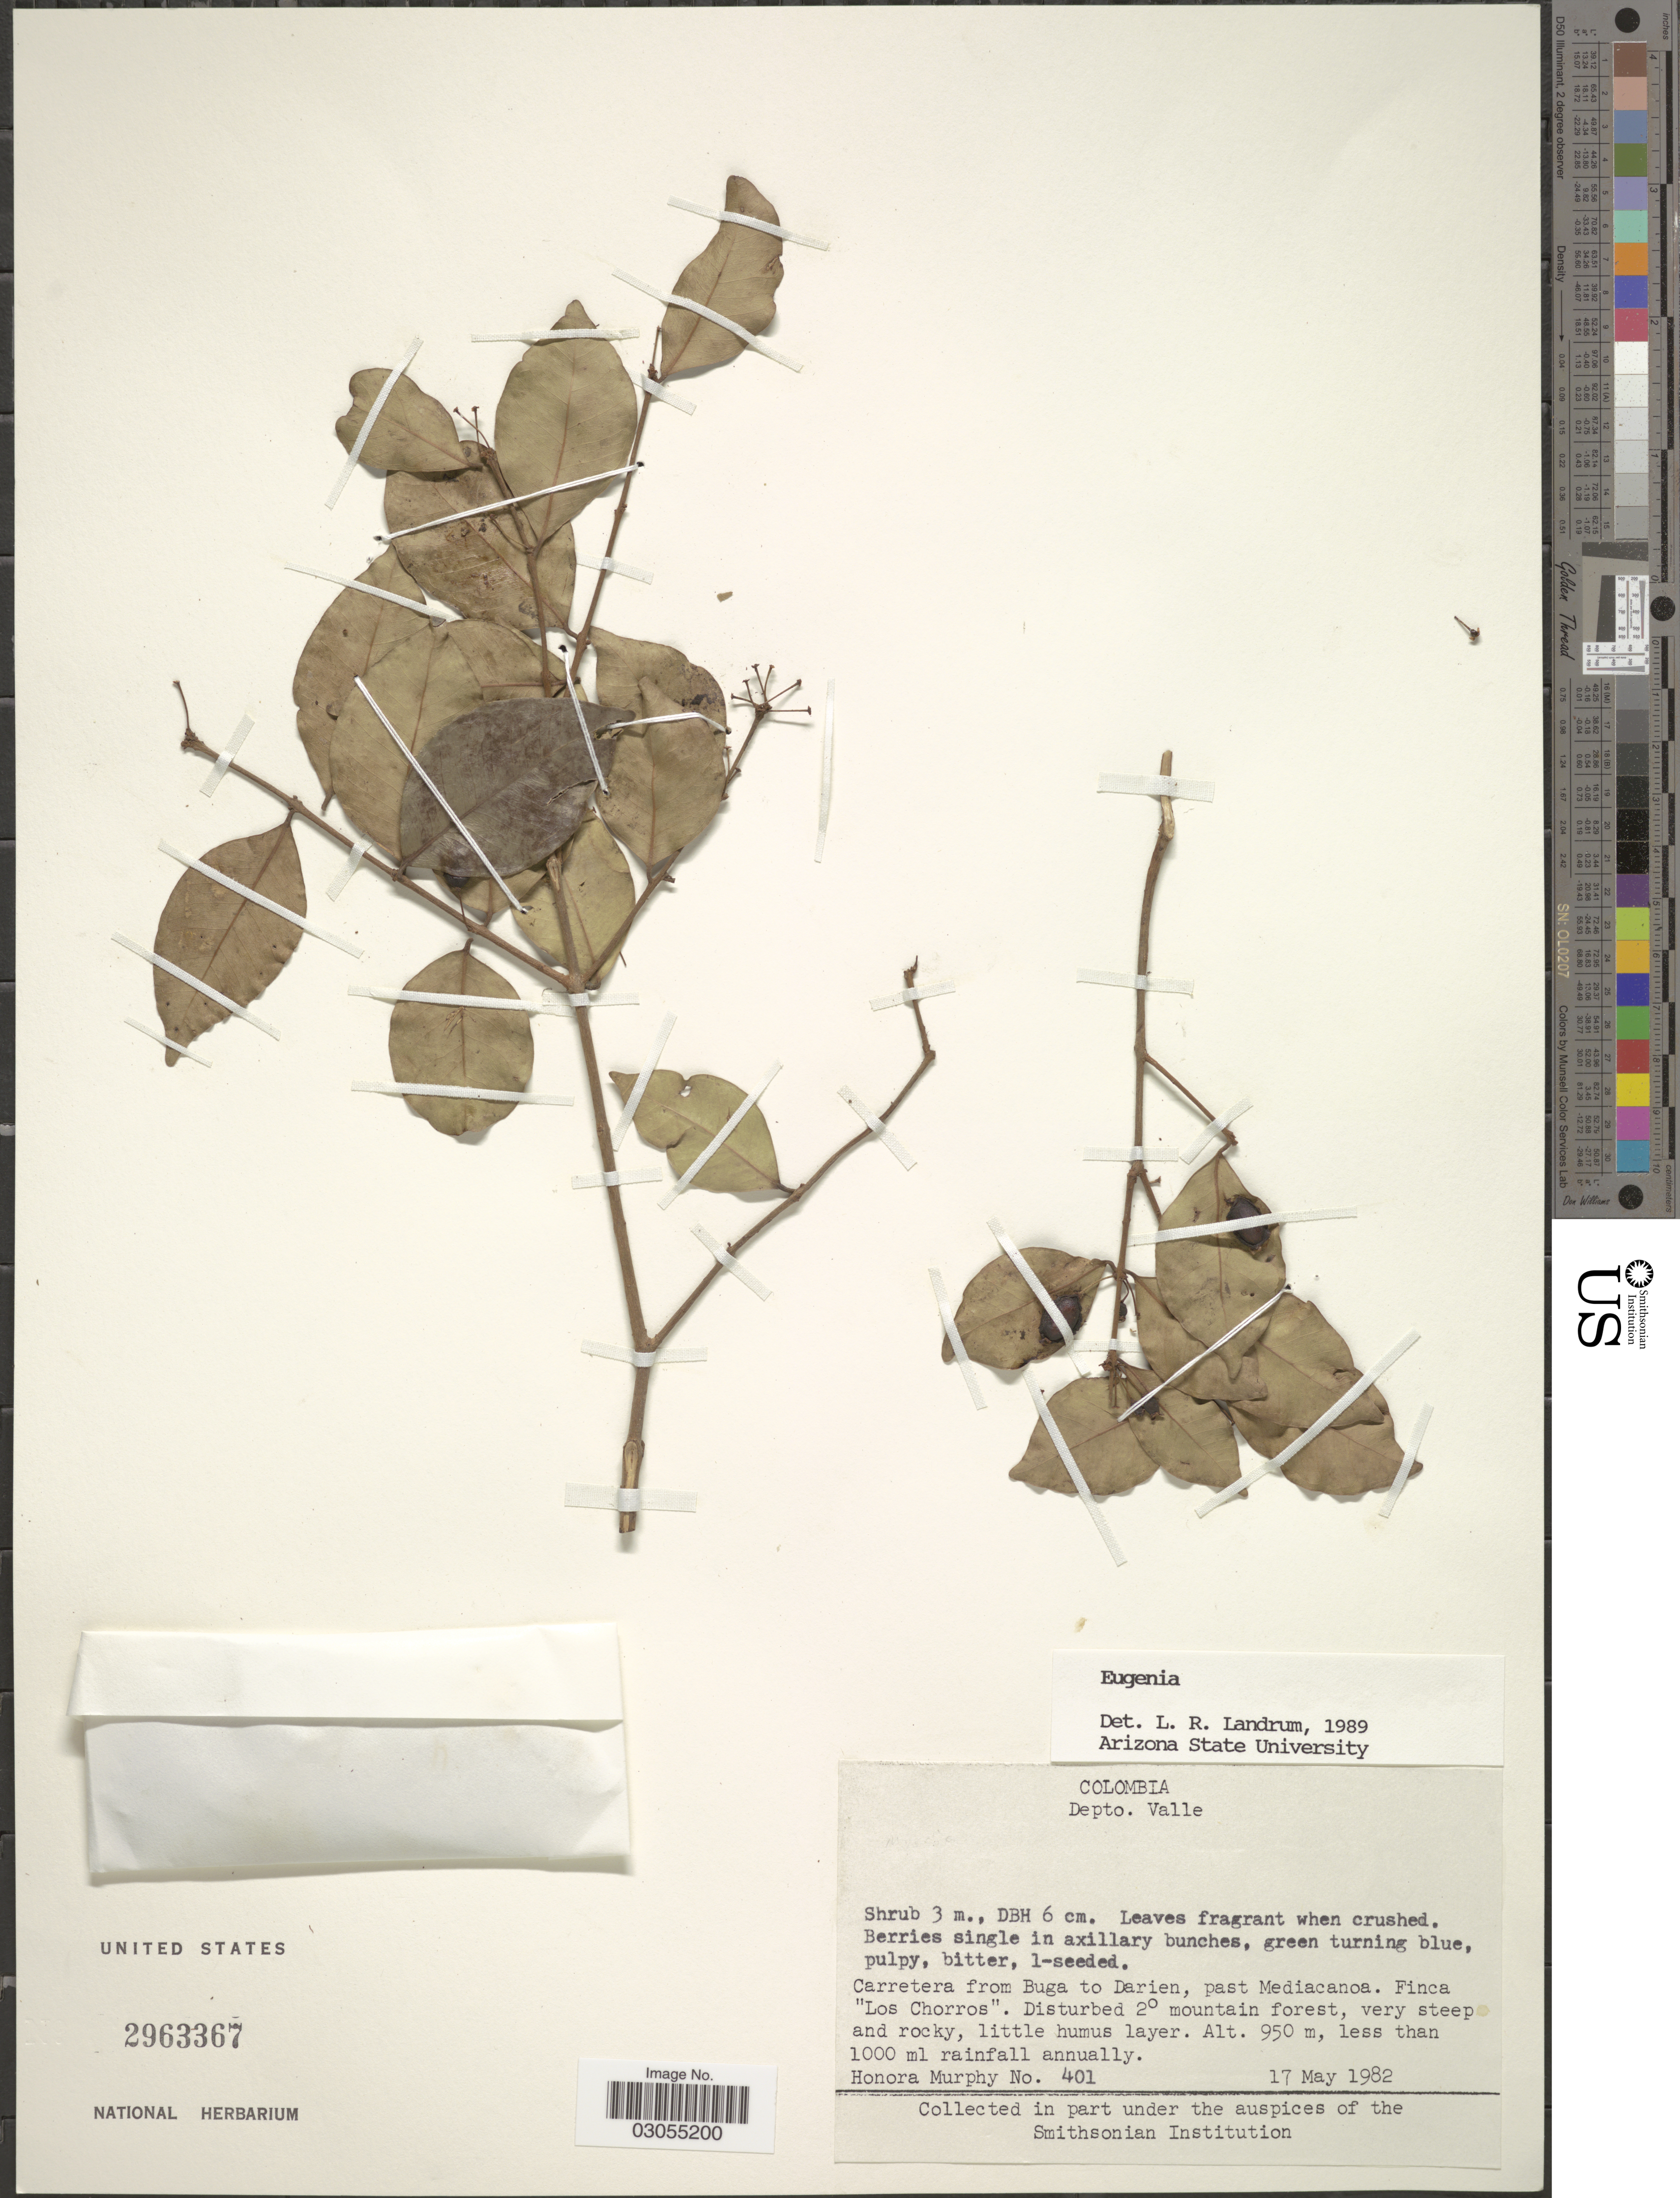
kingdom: Plantae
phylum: Tracheophyta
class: Magnoliopsida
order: Myrtales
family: Myrtaceae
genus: Eugenia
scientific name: Eugenia sp.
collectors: H. Murphy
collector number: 401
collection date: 1982-05-17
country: Colombia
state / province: Valle del Cauca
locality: Depto. Valle. Carretera from Buga to Darien, past Mediacanoa. Finca "Los Chorros".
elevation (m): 950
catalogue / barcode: US 2963367